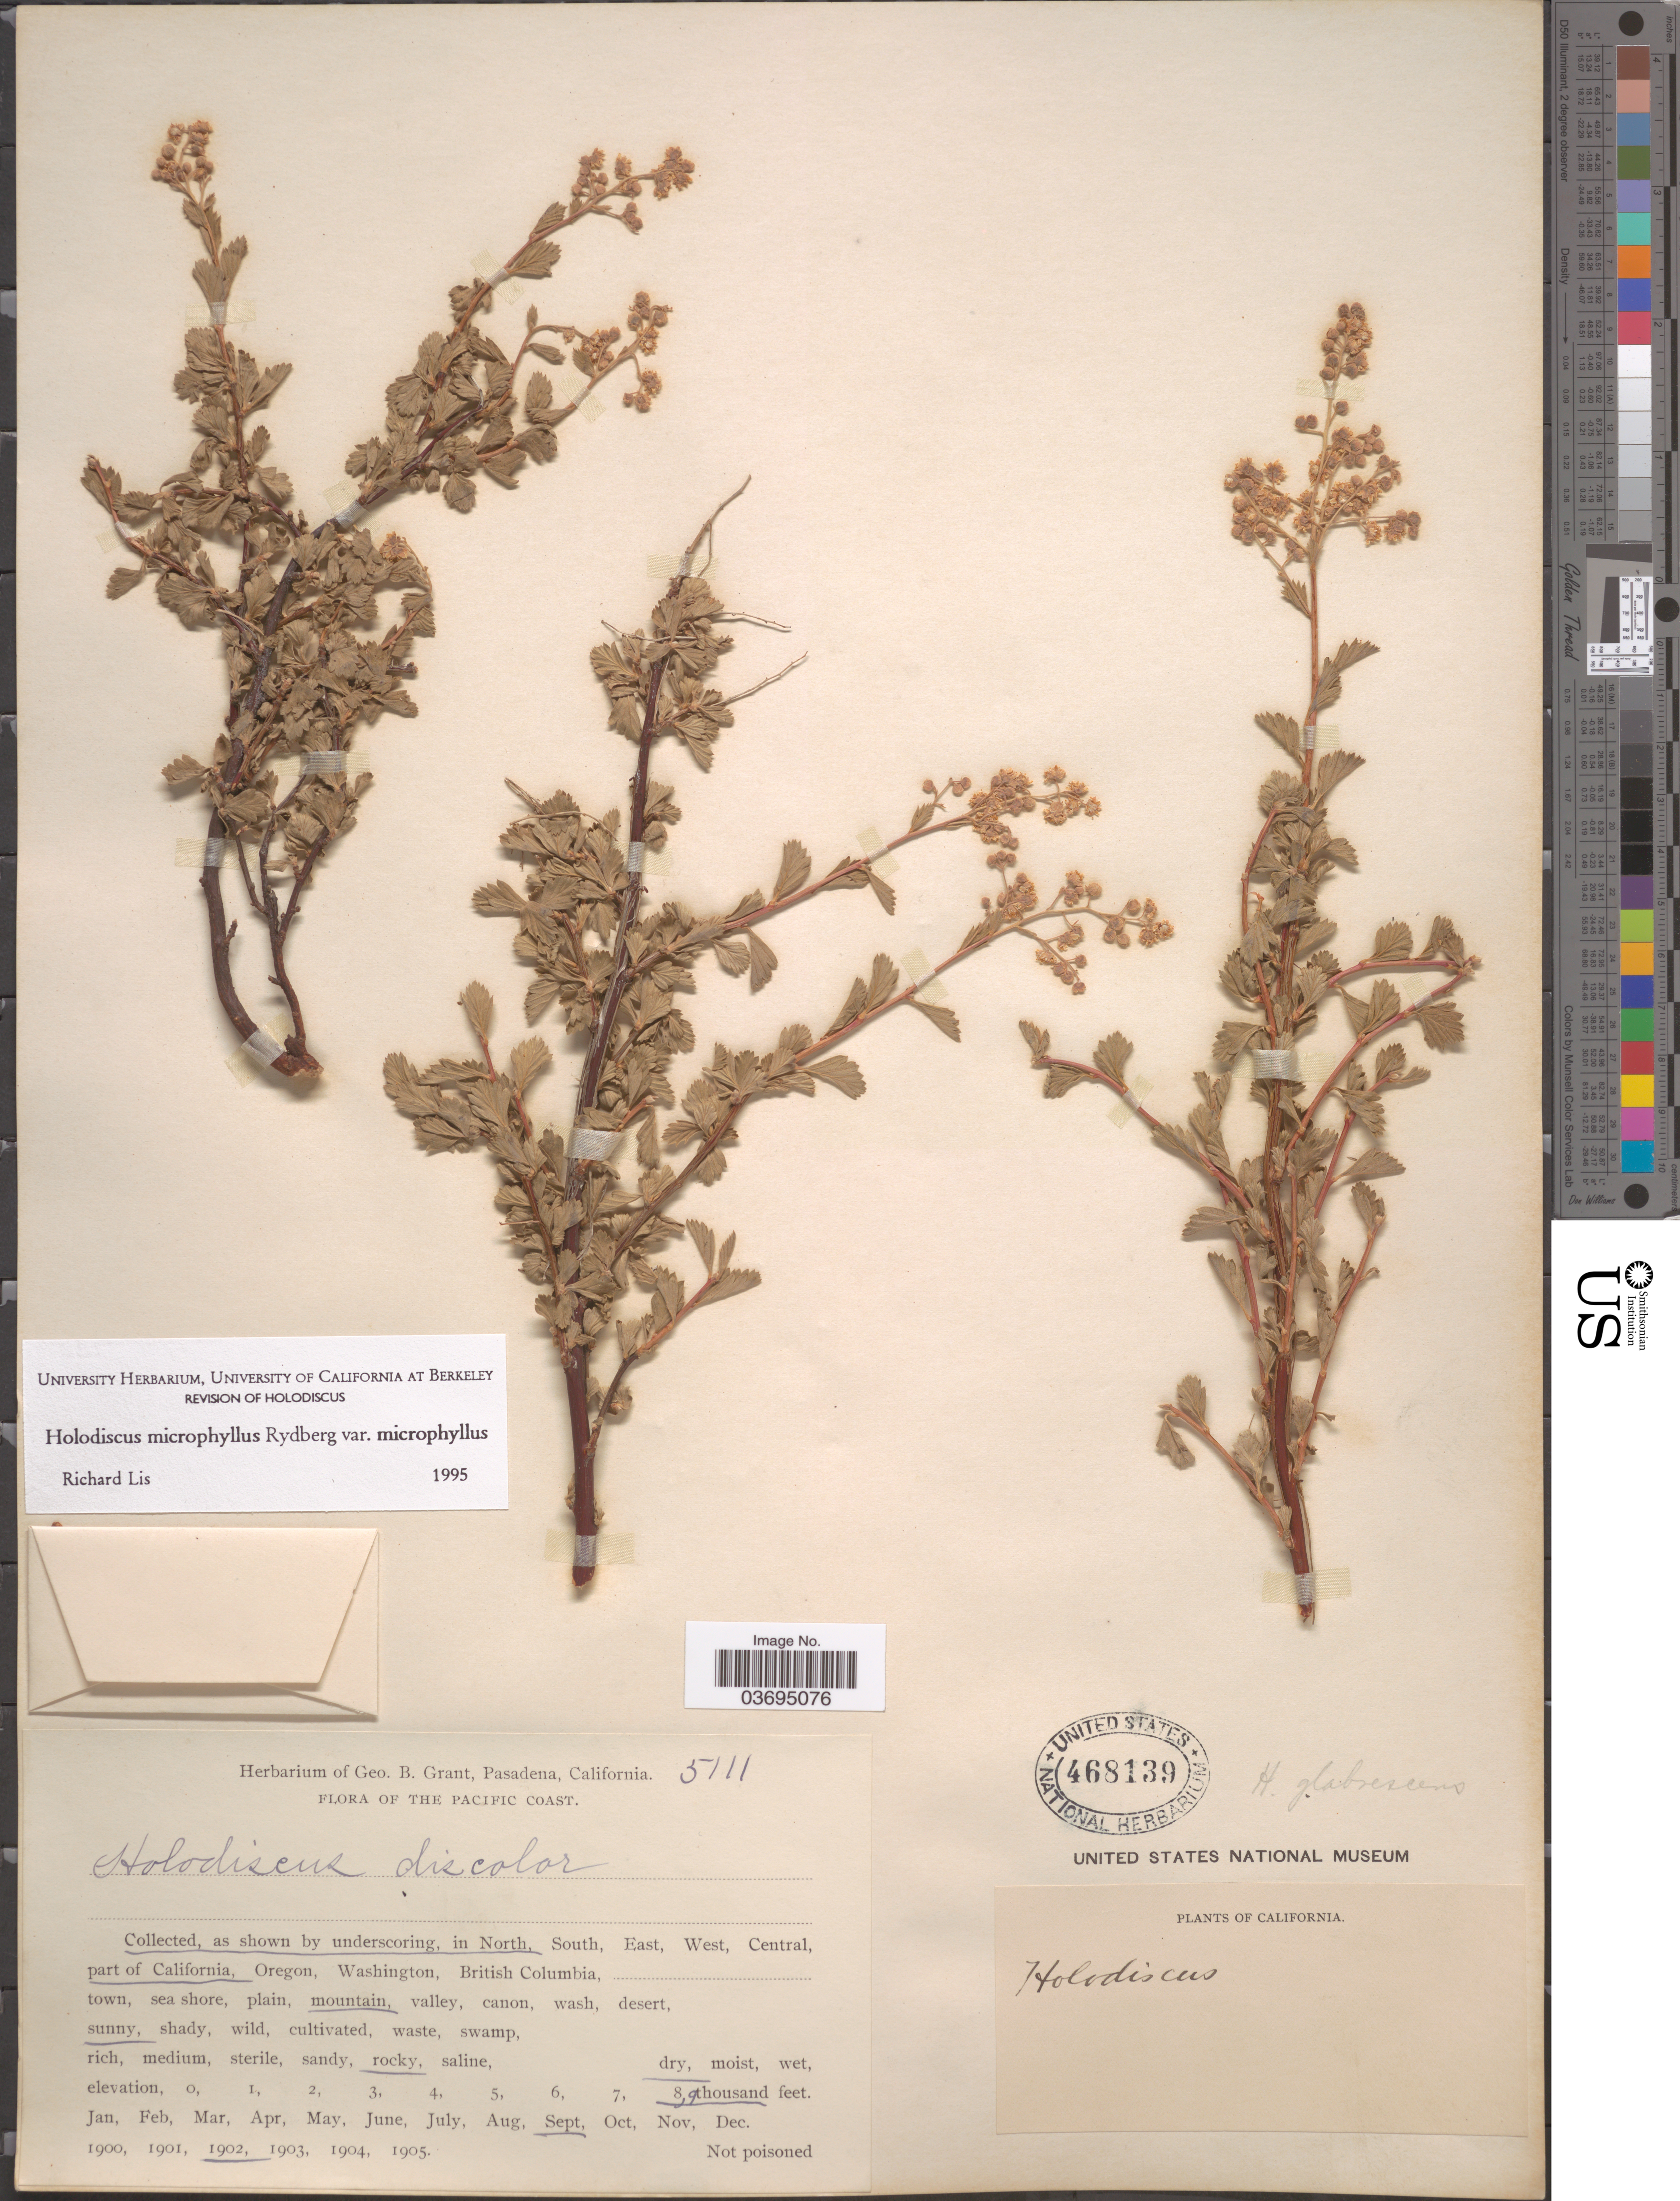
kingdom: Plantae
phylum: Tracheophyta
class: Magnoliopsida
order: Rosales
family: Rosaceae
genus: Holodiscus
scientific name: Holodiscus discolor var. microphyllus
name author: (Rydb.) Jeps.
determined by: Strong, Mark T., (BOT), Smithsonian Institution - National Museum of Natural History (UNITED STATES)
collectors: G. Grant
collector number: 5111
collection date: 1902-09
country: United States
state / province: California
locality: The Pacific Coast. North part of California.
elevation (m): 2438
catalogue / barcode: US 468139